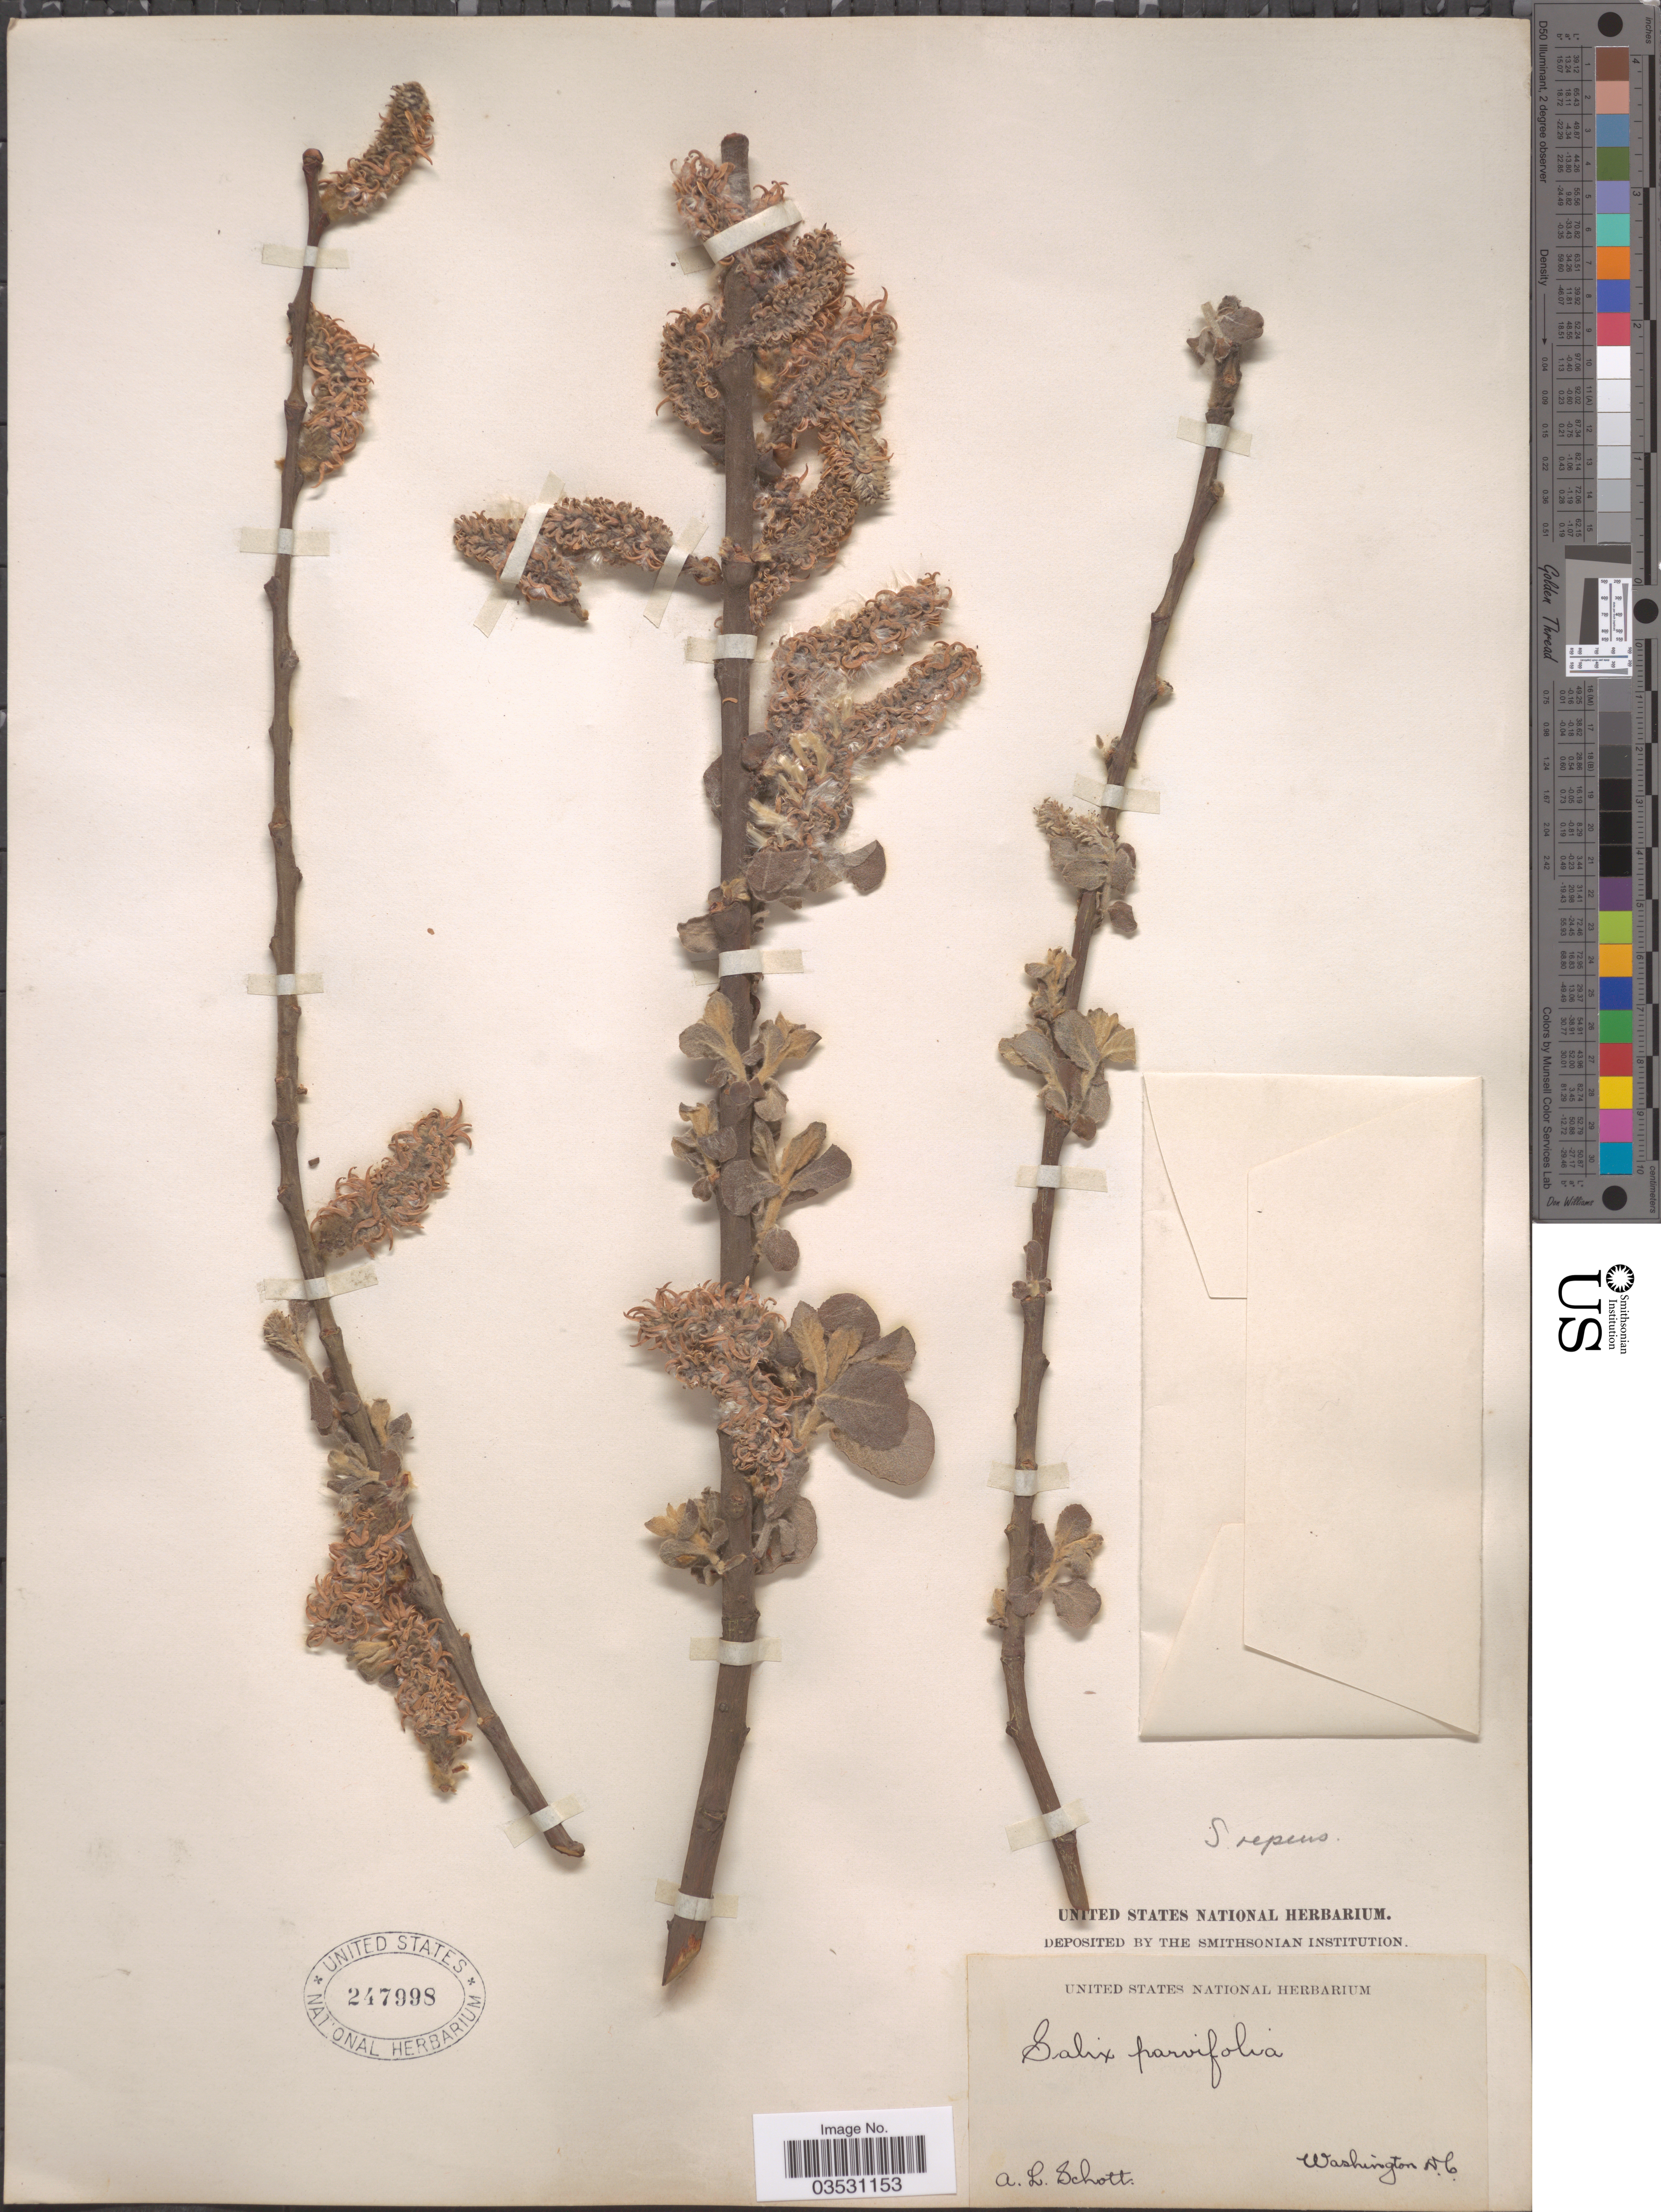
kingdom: Plantae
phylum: Tracheophyta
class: Magnoliopsida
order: Malpighiales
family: Salicaceae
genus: Salix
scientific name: Salix repens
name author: L.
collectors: A. L. Schott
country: United States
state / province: North Carolina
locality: Washington.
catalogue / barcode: US 247998